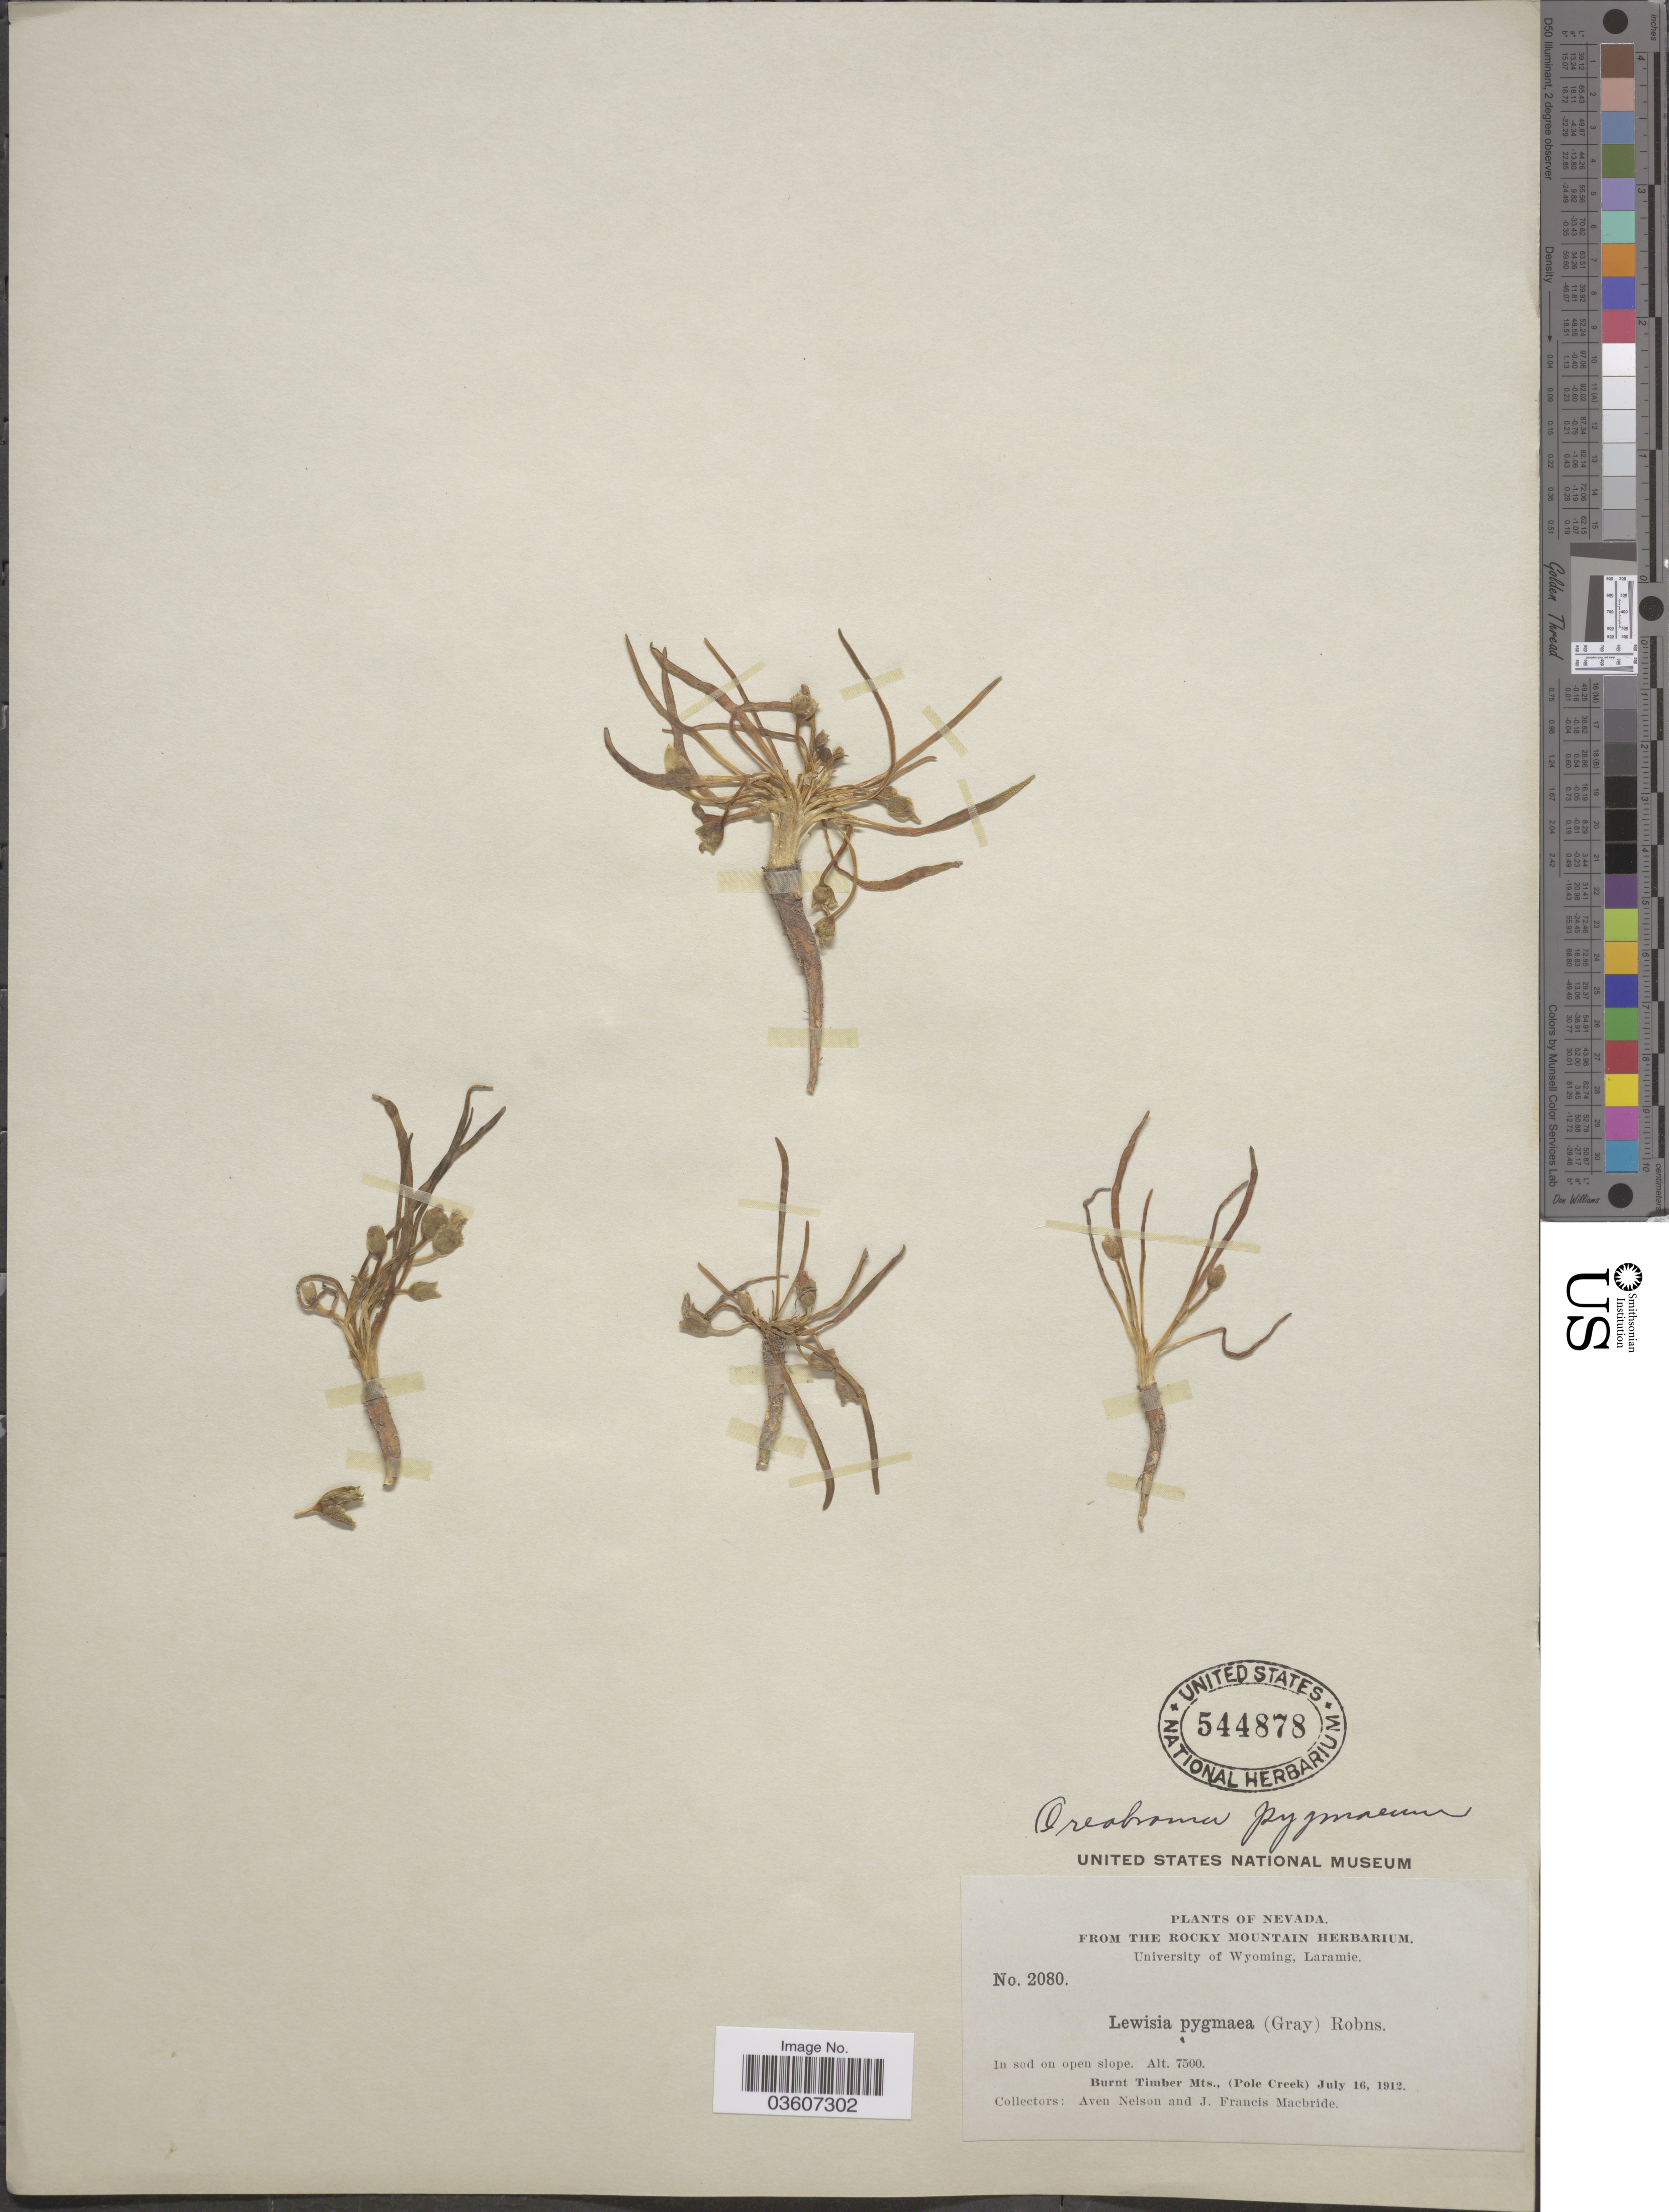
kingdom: Plantae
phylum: Tracheophyta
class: Magnoliopsida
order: Caryophyllales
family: Montiaceae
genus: Lewisia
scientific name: Lewisia pygmaea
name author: (A. Gray) B.L. Rob.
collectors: A. Nelson & J. F. Macbride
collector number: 2080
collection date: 1912-07-16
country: United States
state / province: Nevada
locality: Burnt Timber Mts., (Pole Creek).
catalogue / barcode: US 544878